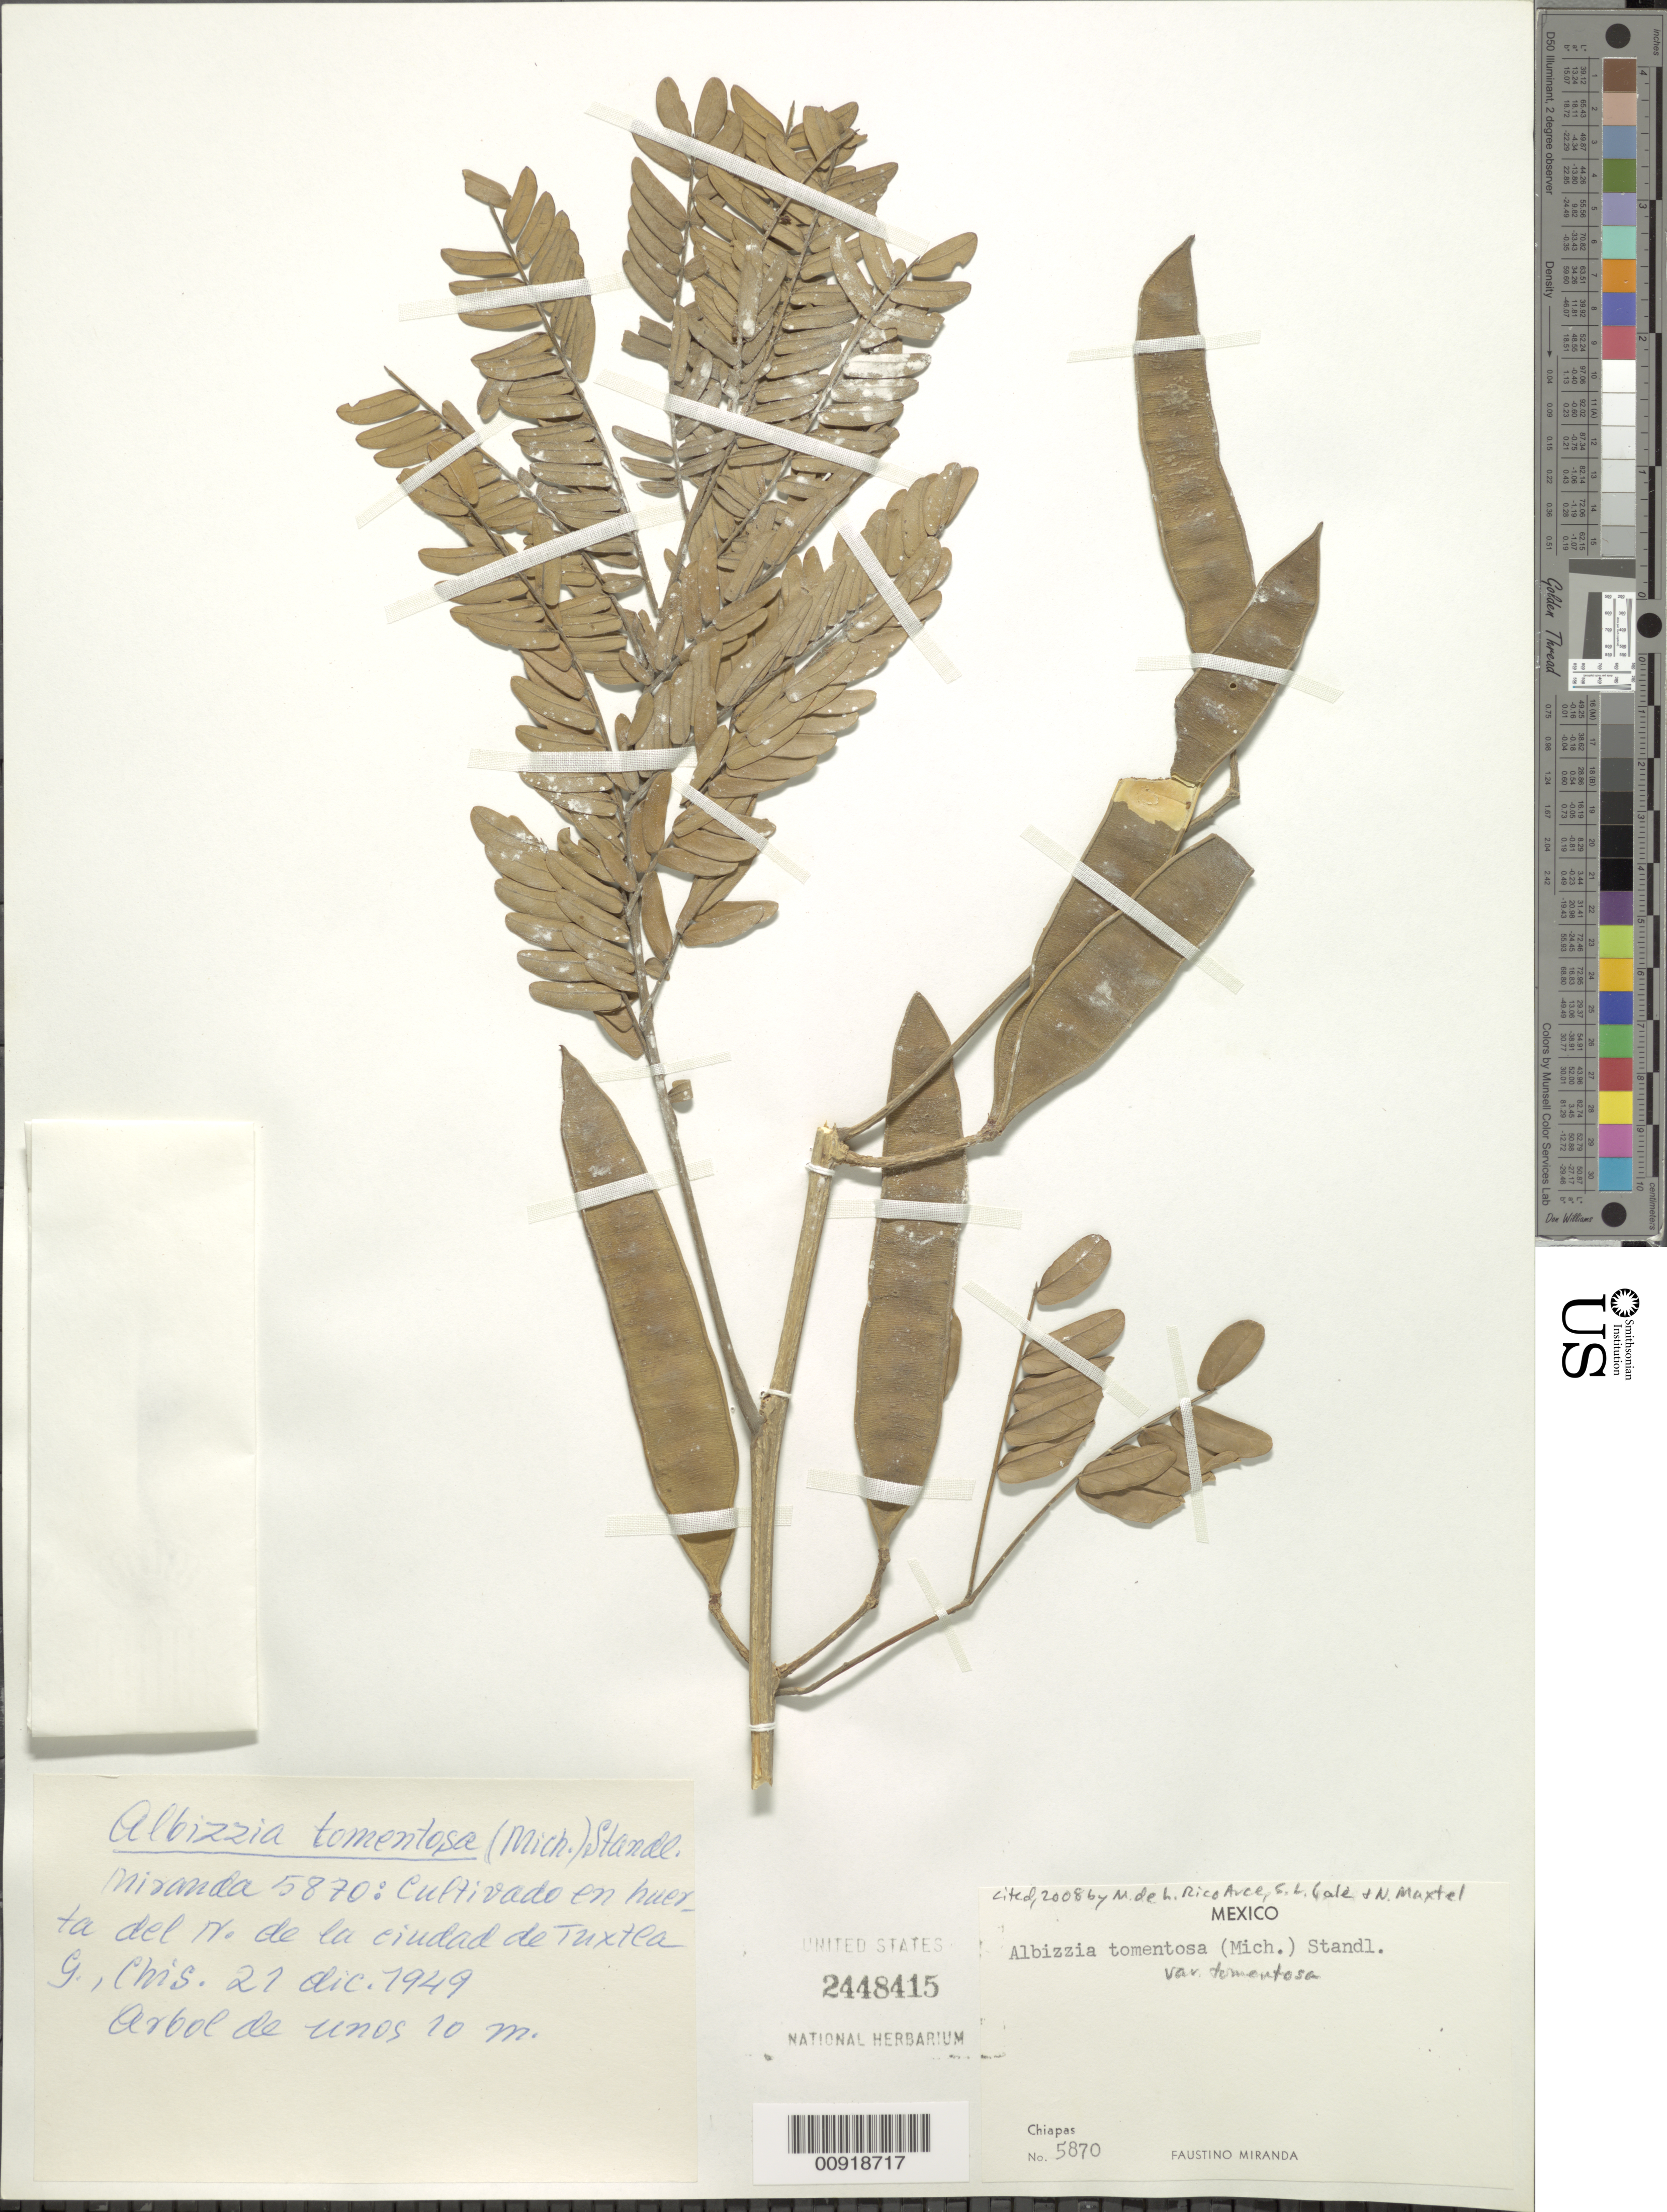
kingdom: Plantae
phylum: Tracheophyta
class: Magnoliopsida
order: Fabales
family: Fabaceae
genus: Pseudalbizzia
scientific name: Pseudalbizzia tomentosa var. tomentosa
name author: (Micheli) Koenen & Duno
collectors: Miranda G., F.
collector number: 5870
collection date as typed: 21 Dec 1949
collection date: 1949-12-21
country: Mexico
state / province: Chiapas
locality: Huerta del N de la Ciudad de Tuxtla Gutiérrez, Chiapas.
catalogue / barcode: US 2448415